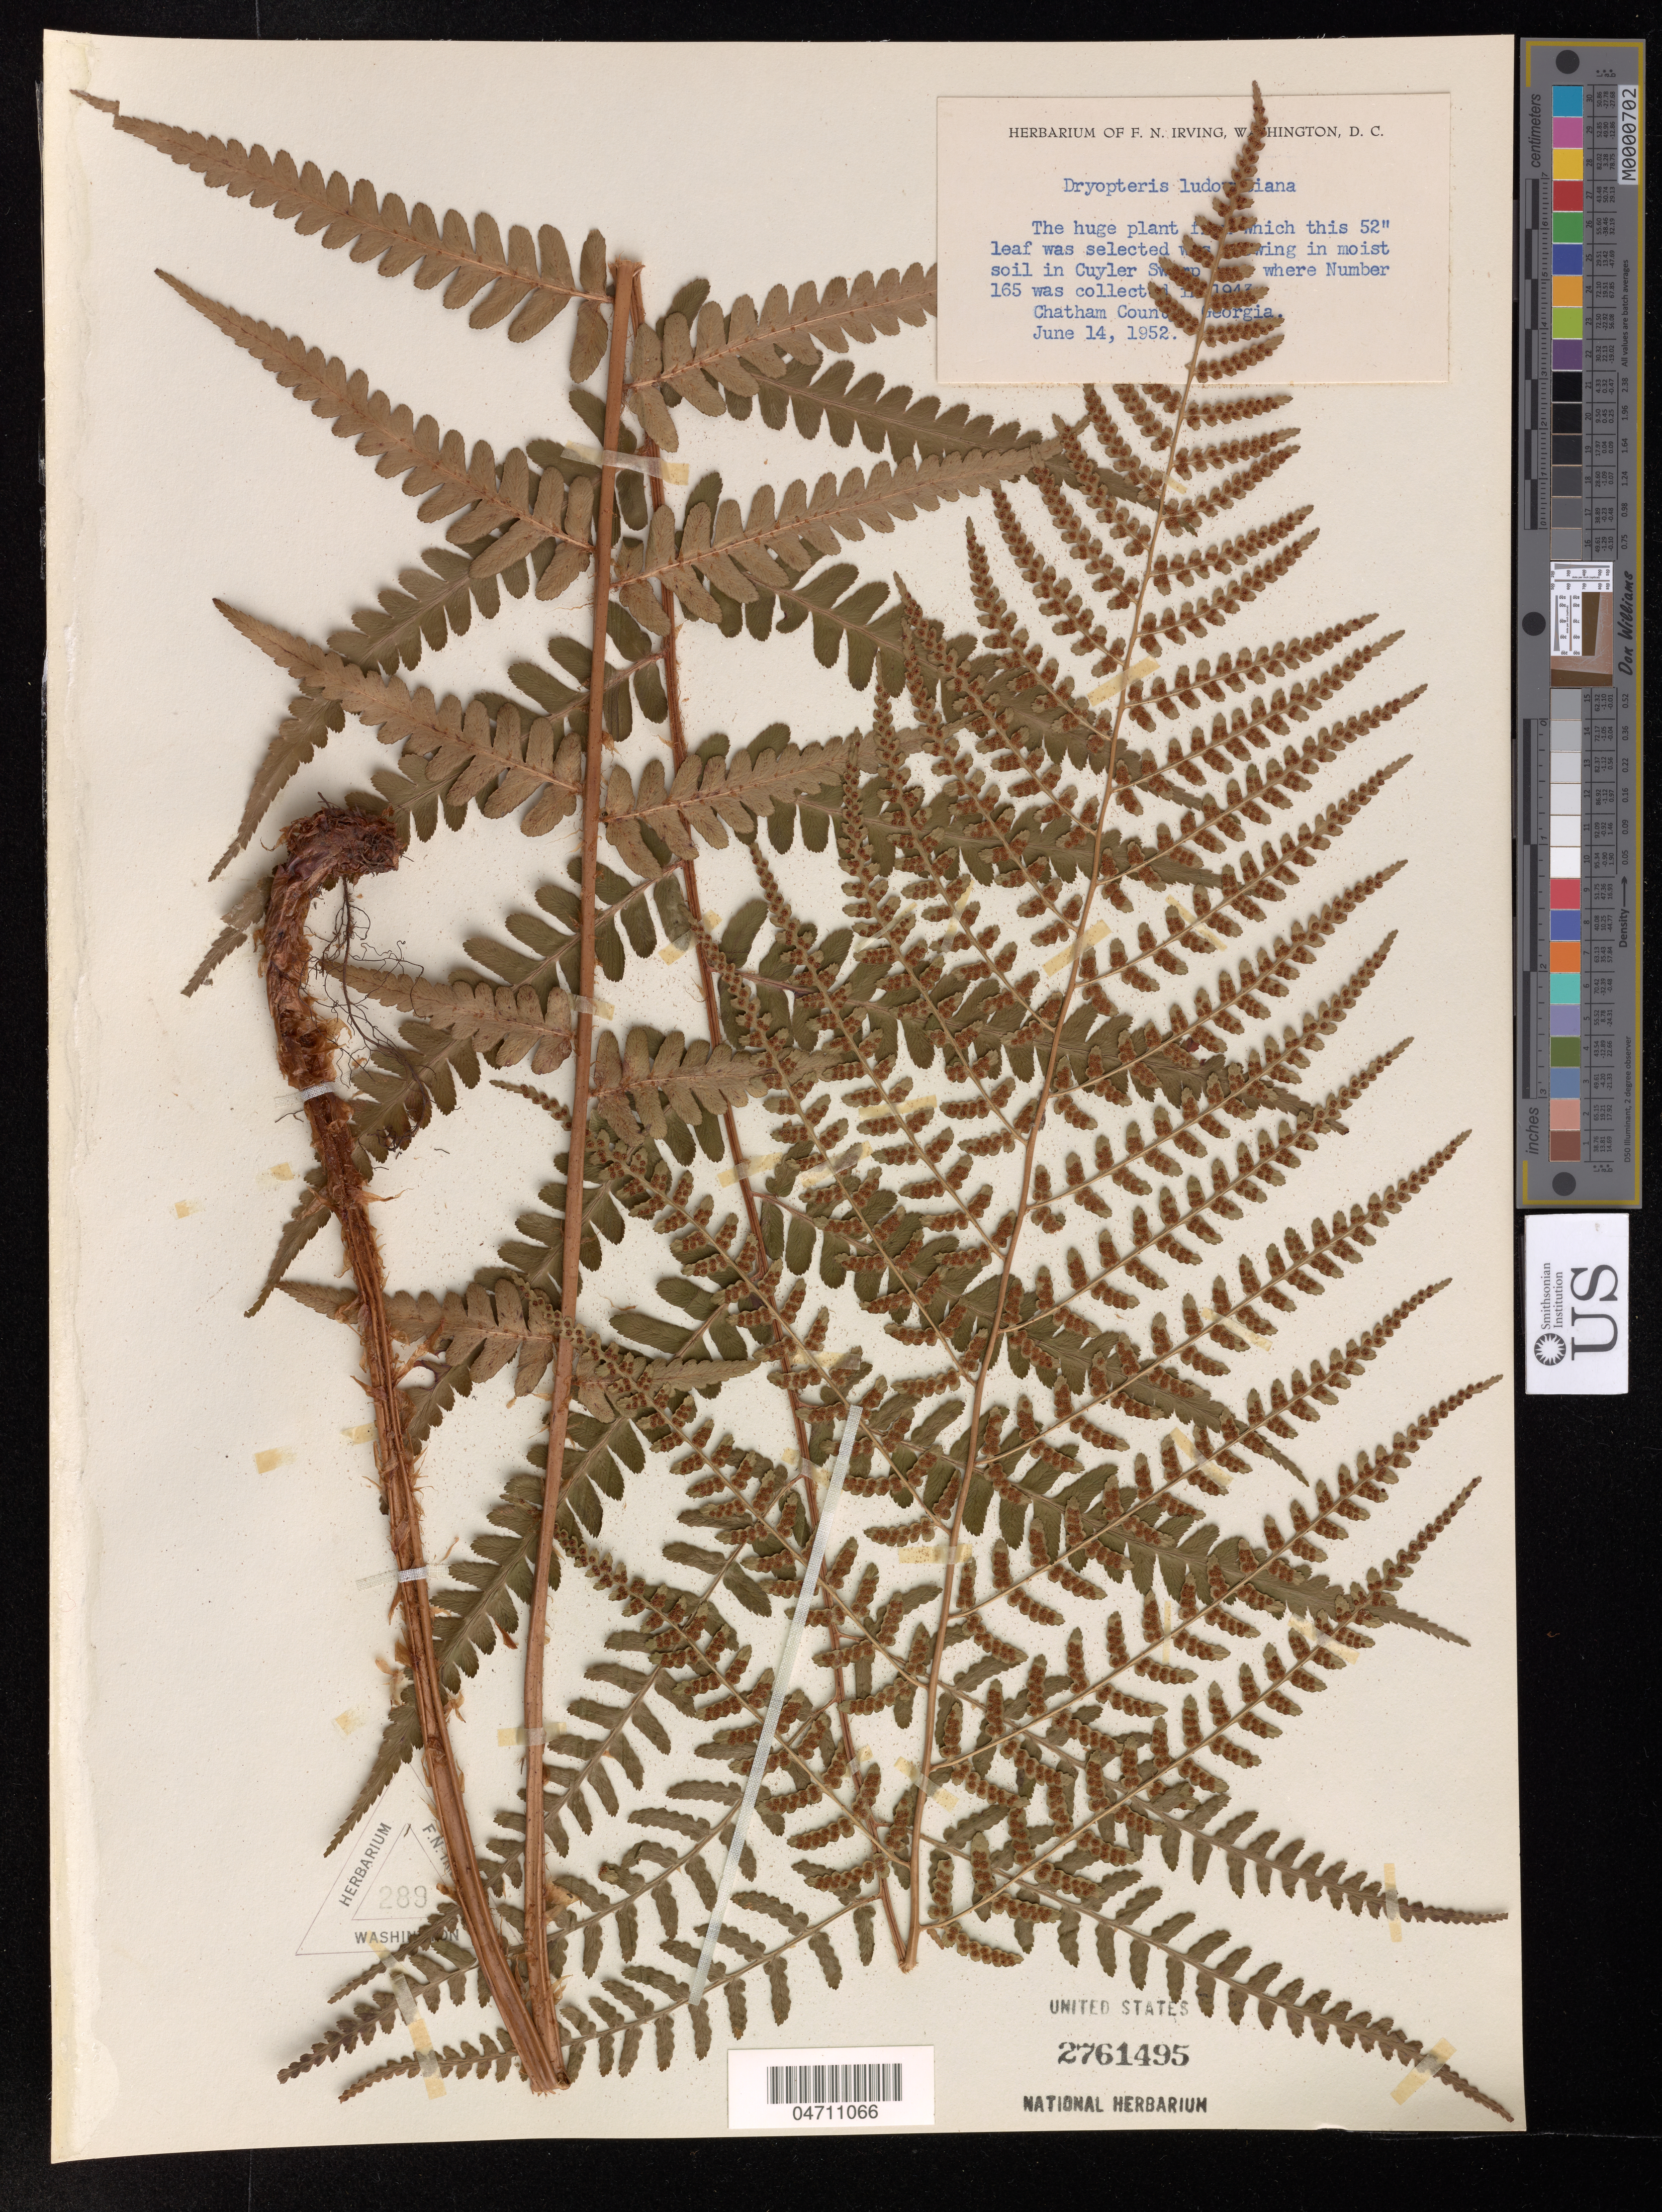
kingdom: Plantae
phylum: Tracheophyta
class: Polypodiopsida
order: Polypodiales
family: Dryopteridaceae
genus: Dryopteris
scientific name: Dryopteris ludoviciana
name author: (Kunze) Small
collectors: ex herb. F.N. Irving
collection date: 1952-06-14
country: United States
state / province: Georgia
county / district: Chatham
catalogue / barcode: US 2761495